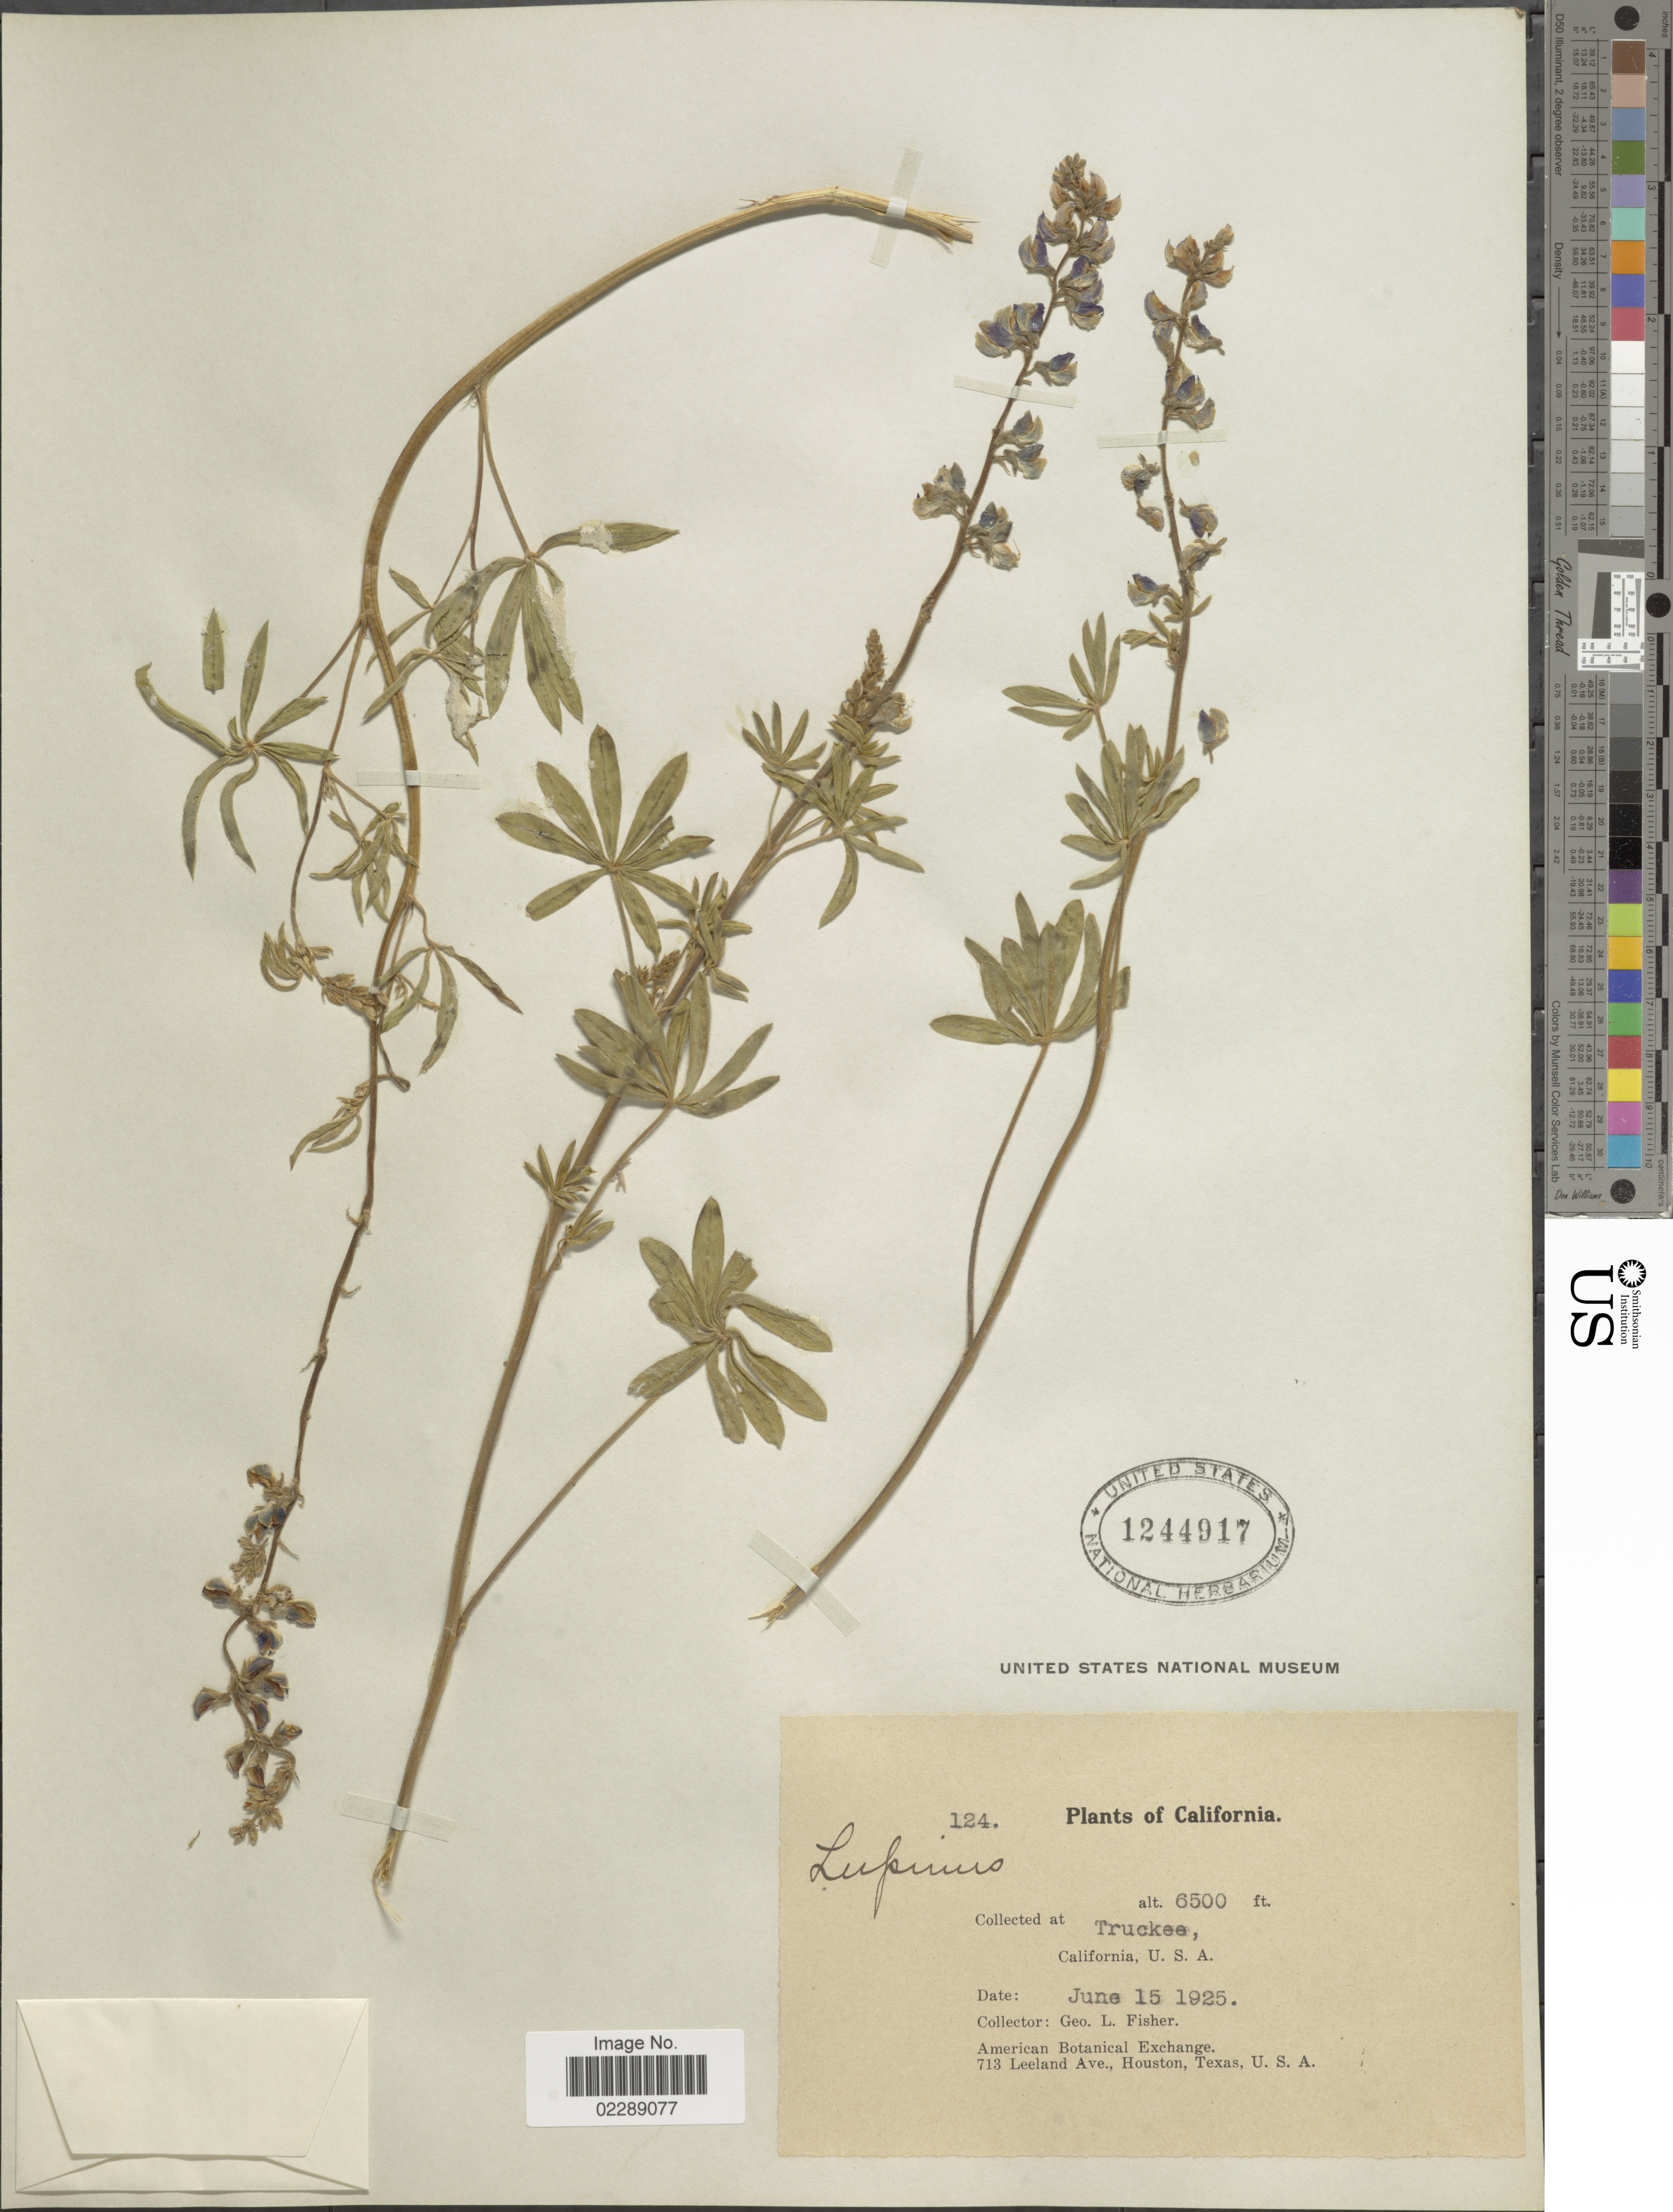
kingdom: Plantae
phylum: Tracheophyta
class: Magnoliopsida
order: Fabales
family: Fabaceae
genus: Lupinus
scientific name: Lupinus sp.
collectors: G. L. Fisher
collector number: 124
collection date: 1925-06-15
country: United States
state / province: California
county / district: Nevada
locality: Truckee, California, U. S. A.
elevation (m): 1981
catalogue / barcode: US 1244917